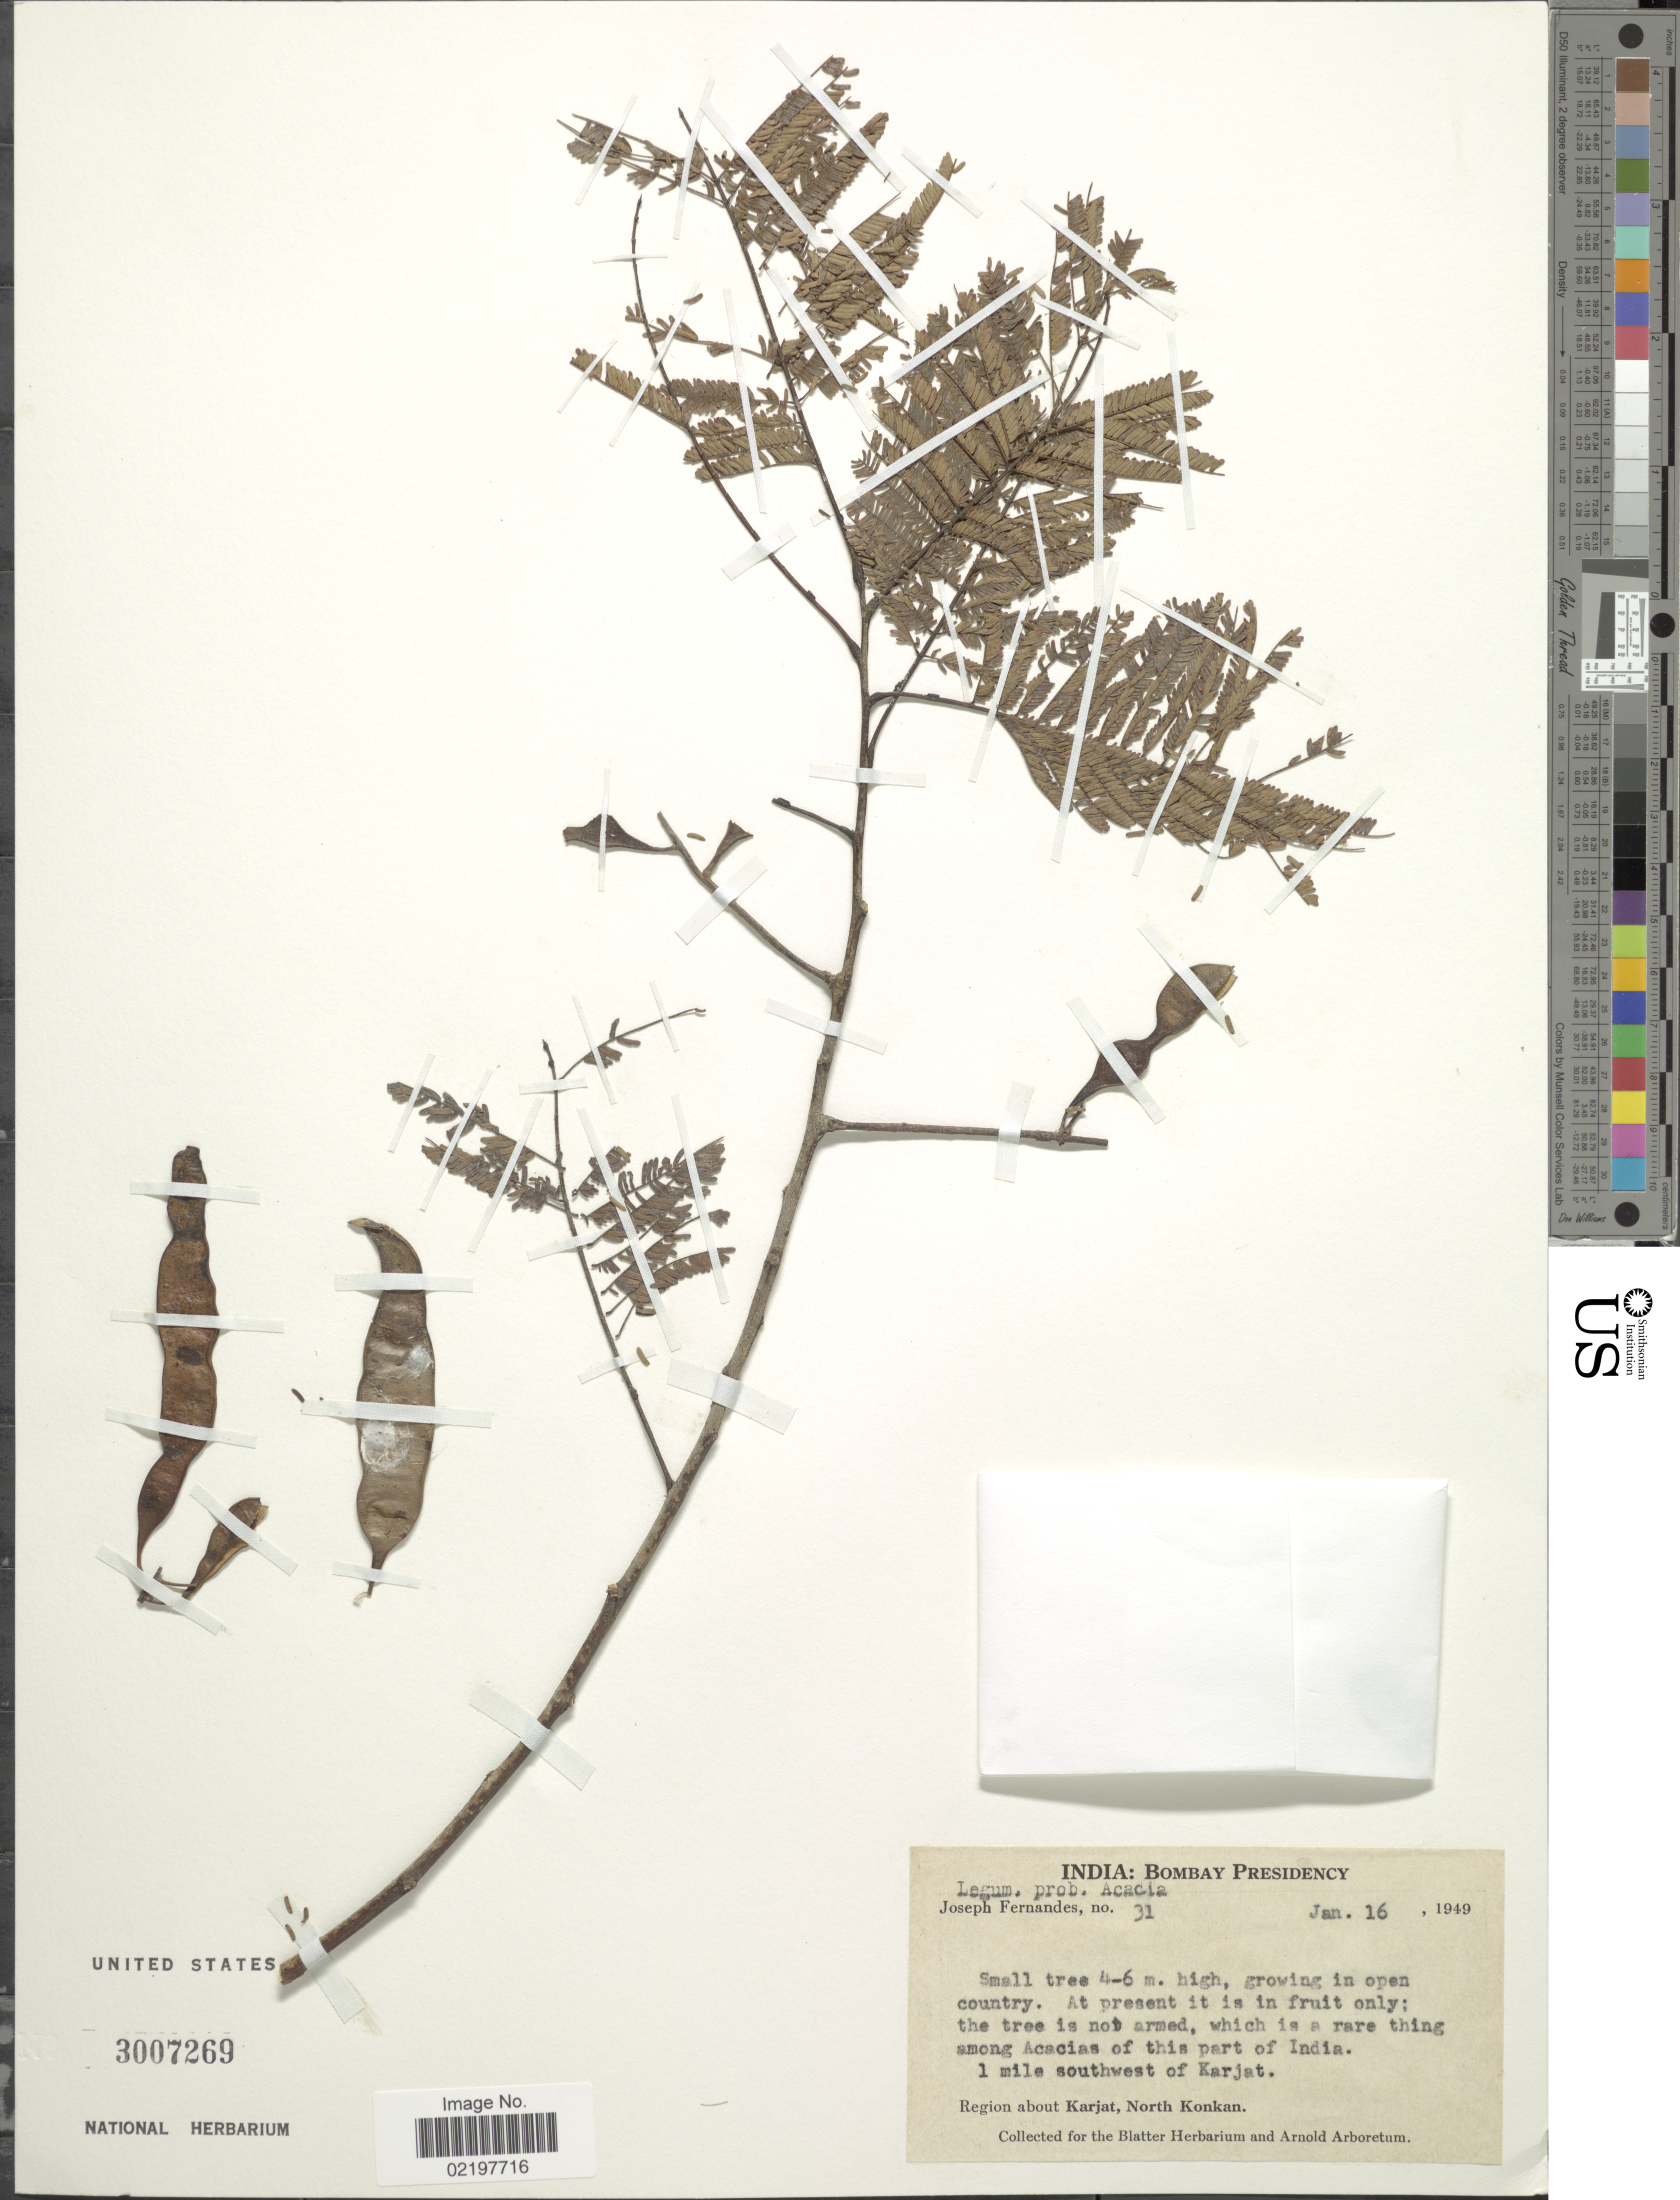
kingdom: Plantae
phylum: Tracheophyta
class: Magnoliopsida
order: Fabales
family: Fabaceae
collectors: J. Fernandes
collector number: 31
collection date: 1949-01-16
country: India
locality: Bombayl Presidency, 1 mile southwest of Karjat, Region about Karjat, North Konkan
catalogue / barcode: US 3007269